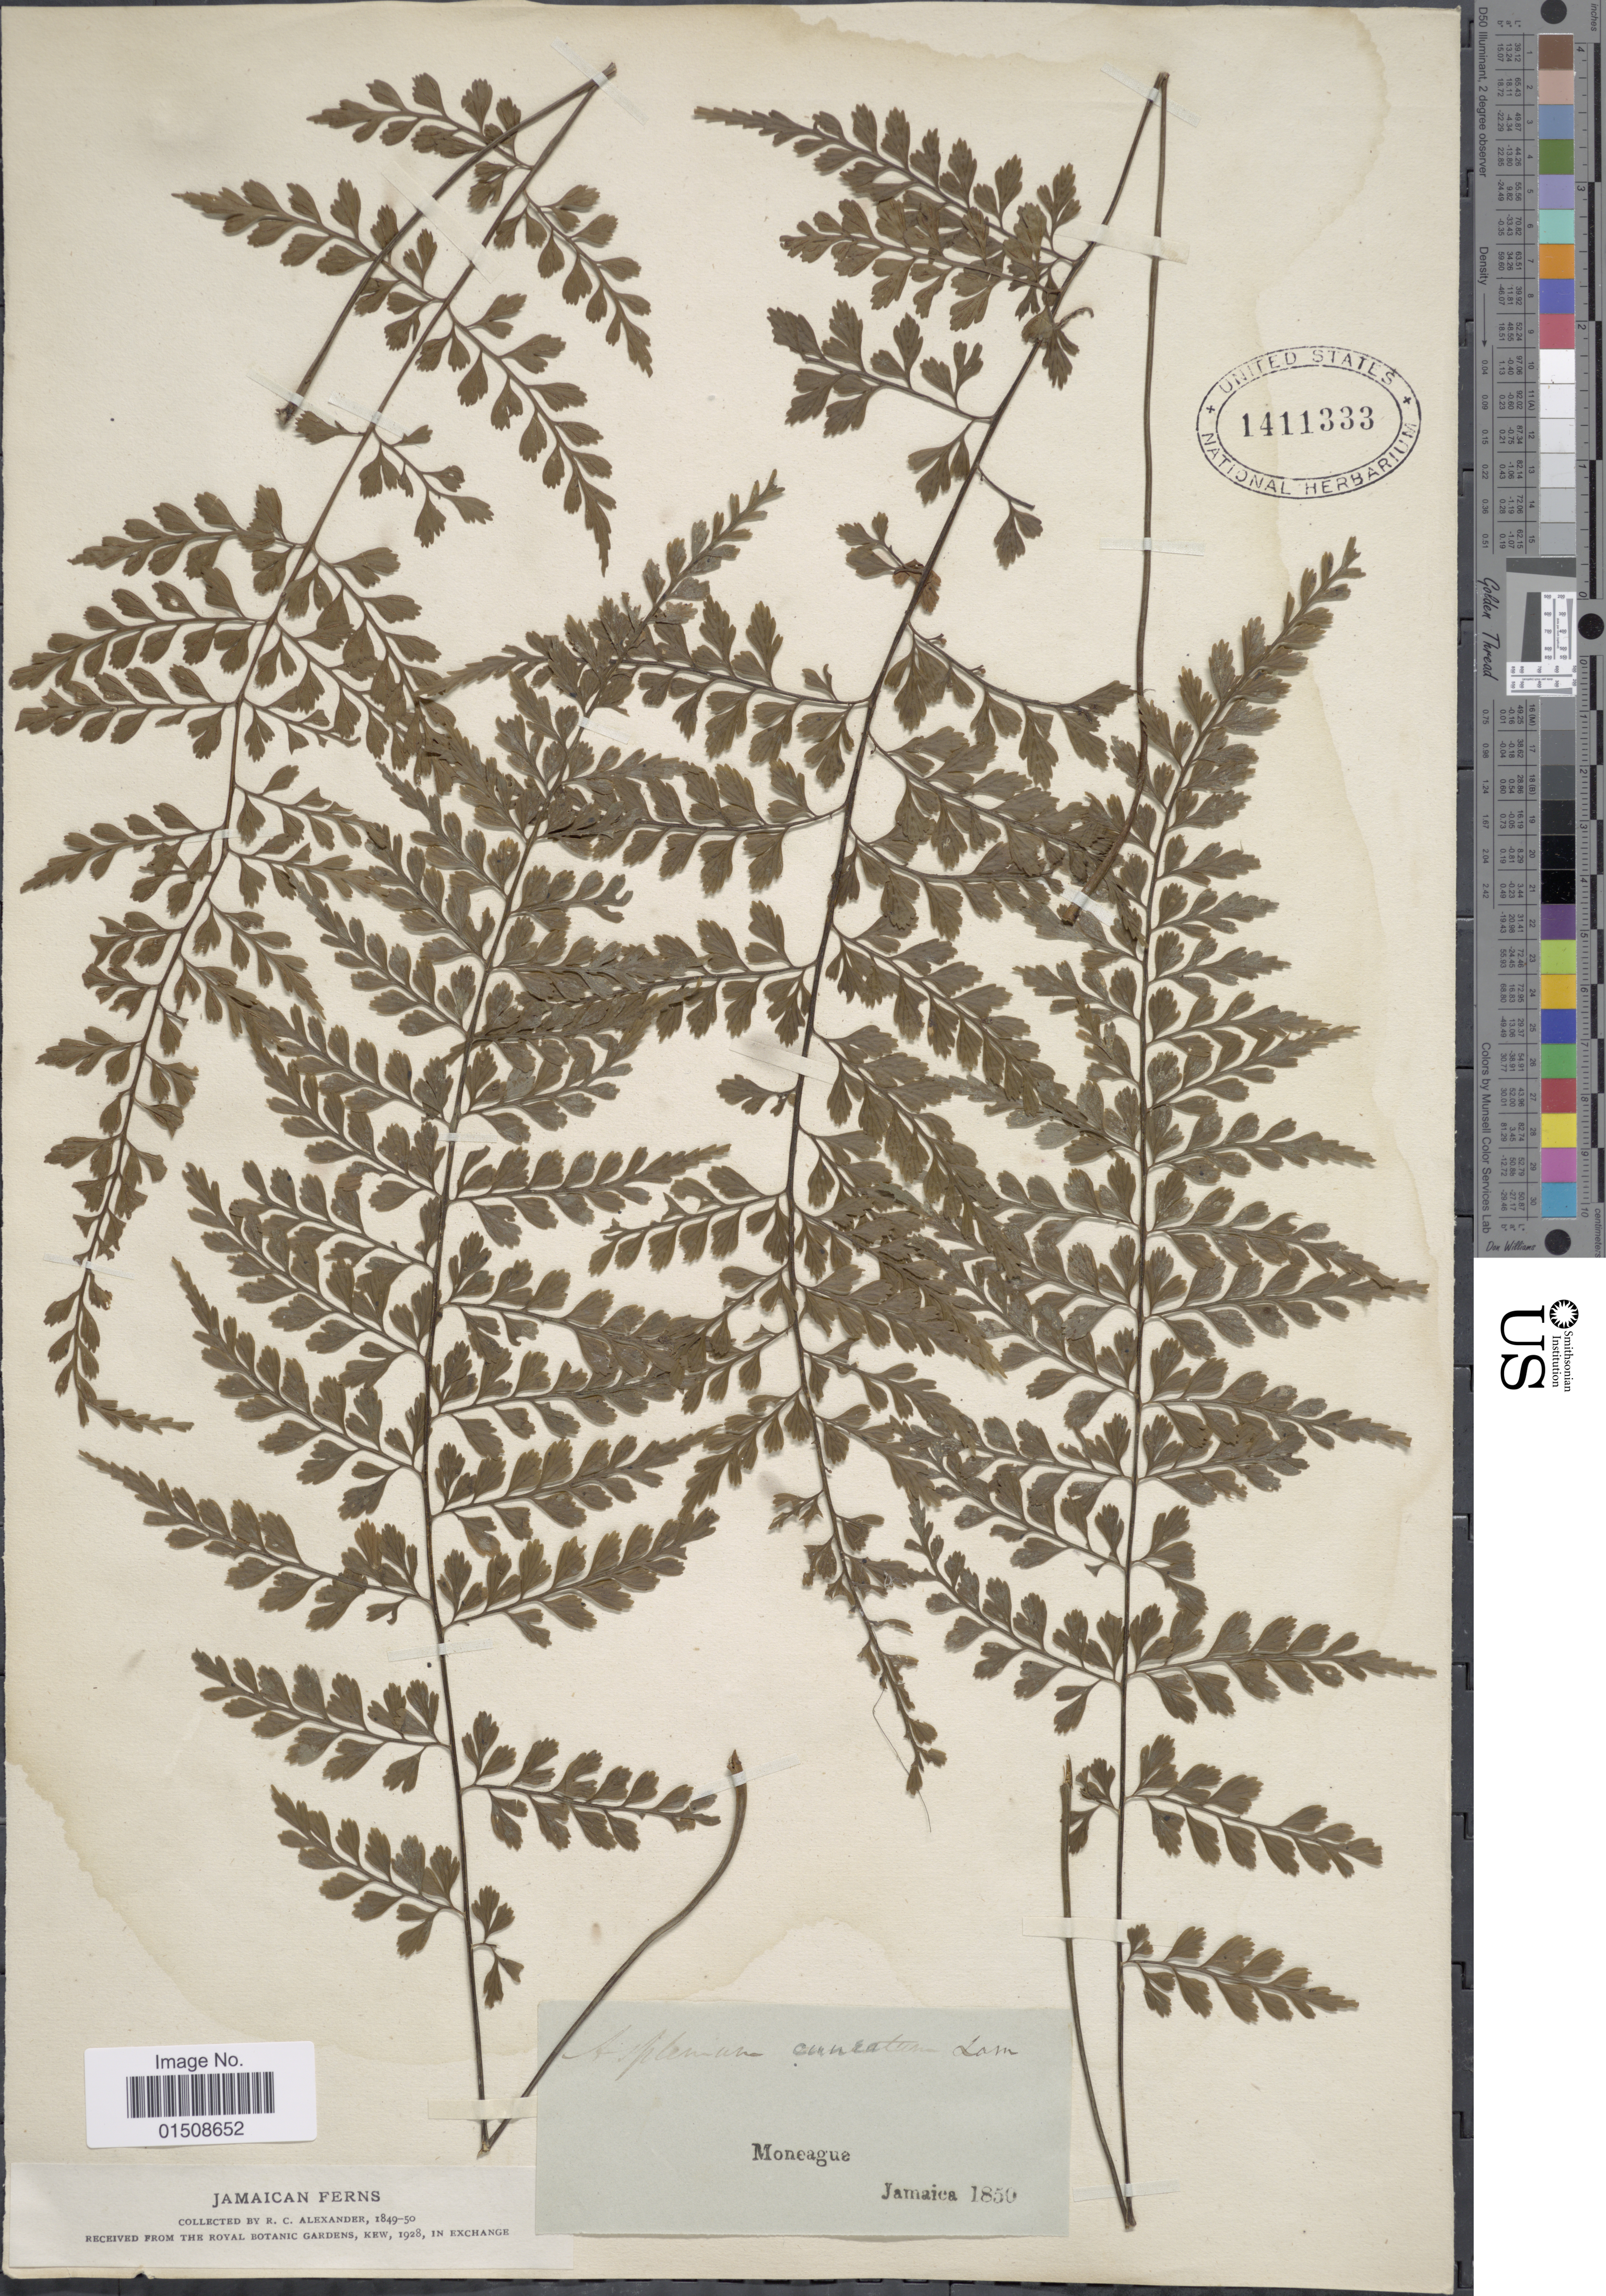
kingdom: Plantae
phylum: Tracheophyta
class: Polypodiopsida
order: Polypodiales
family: Aspleniaceae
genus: Asplenium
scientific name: Asplenium cuneatum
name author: Lam.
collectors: R. C. Alexander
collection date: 1850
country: Jamaica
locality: Moneague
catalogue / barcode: US 1411333